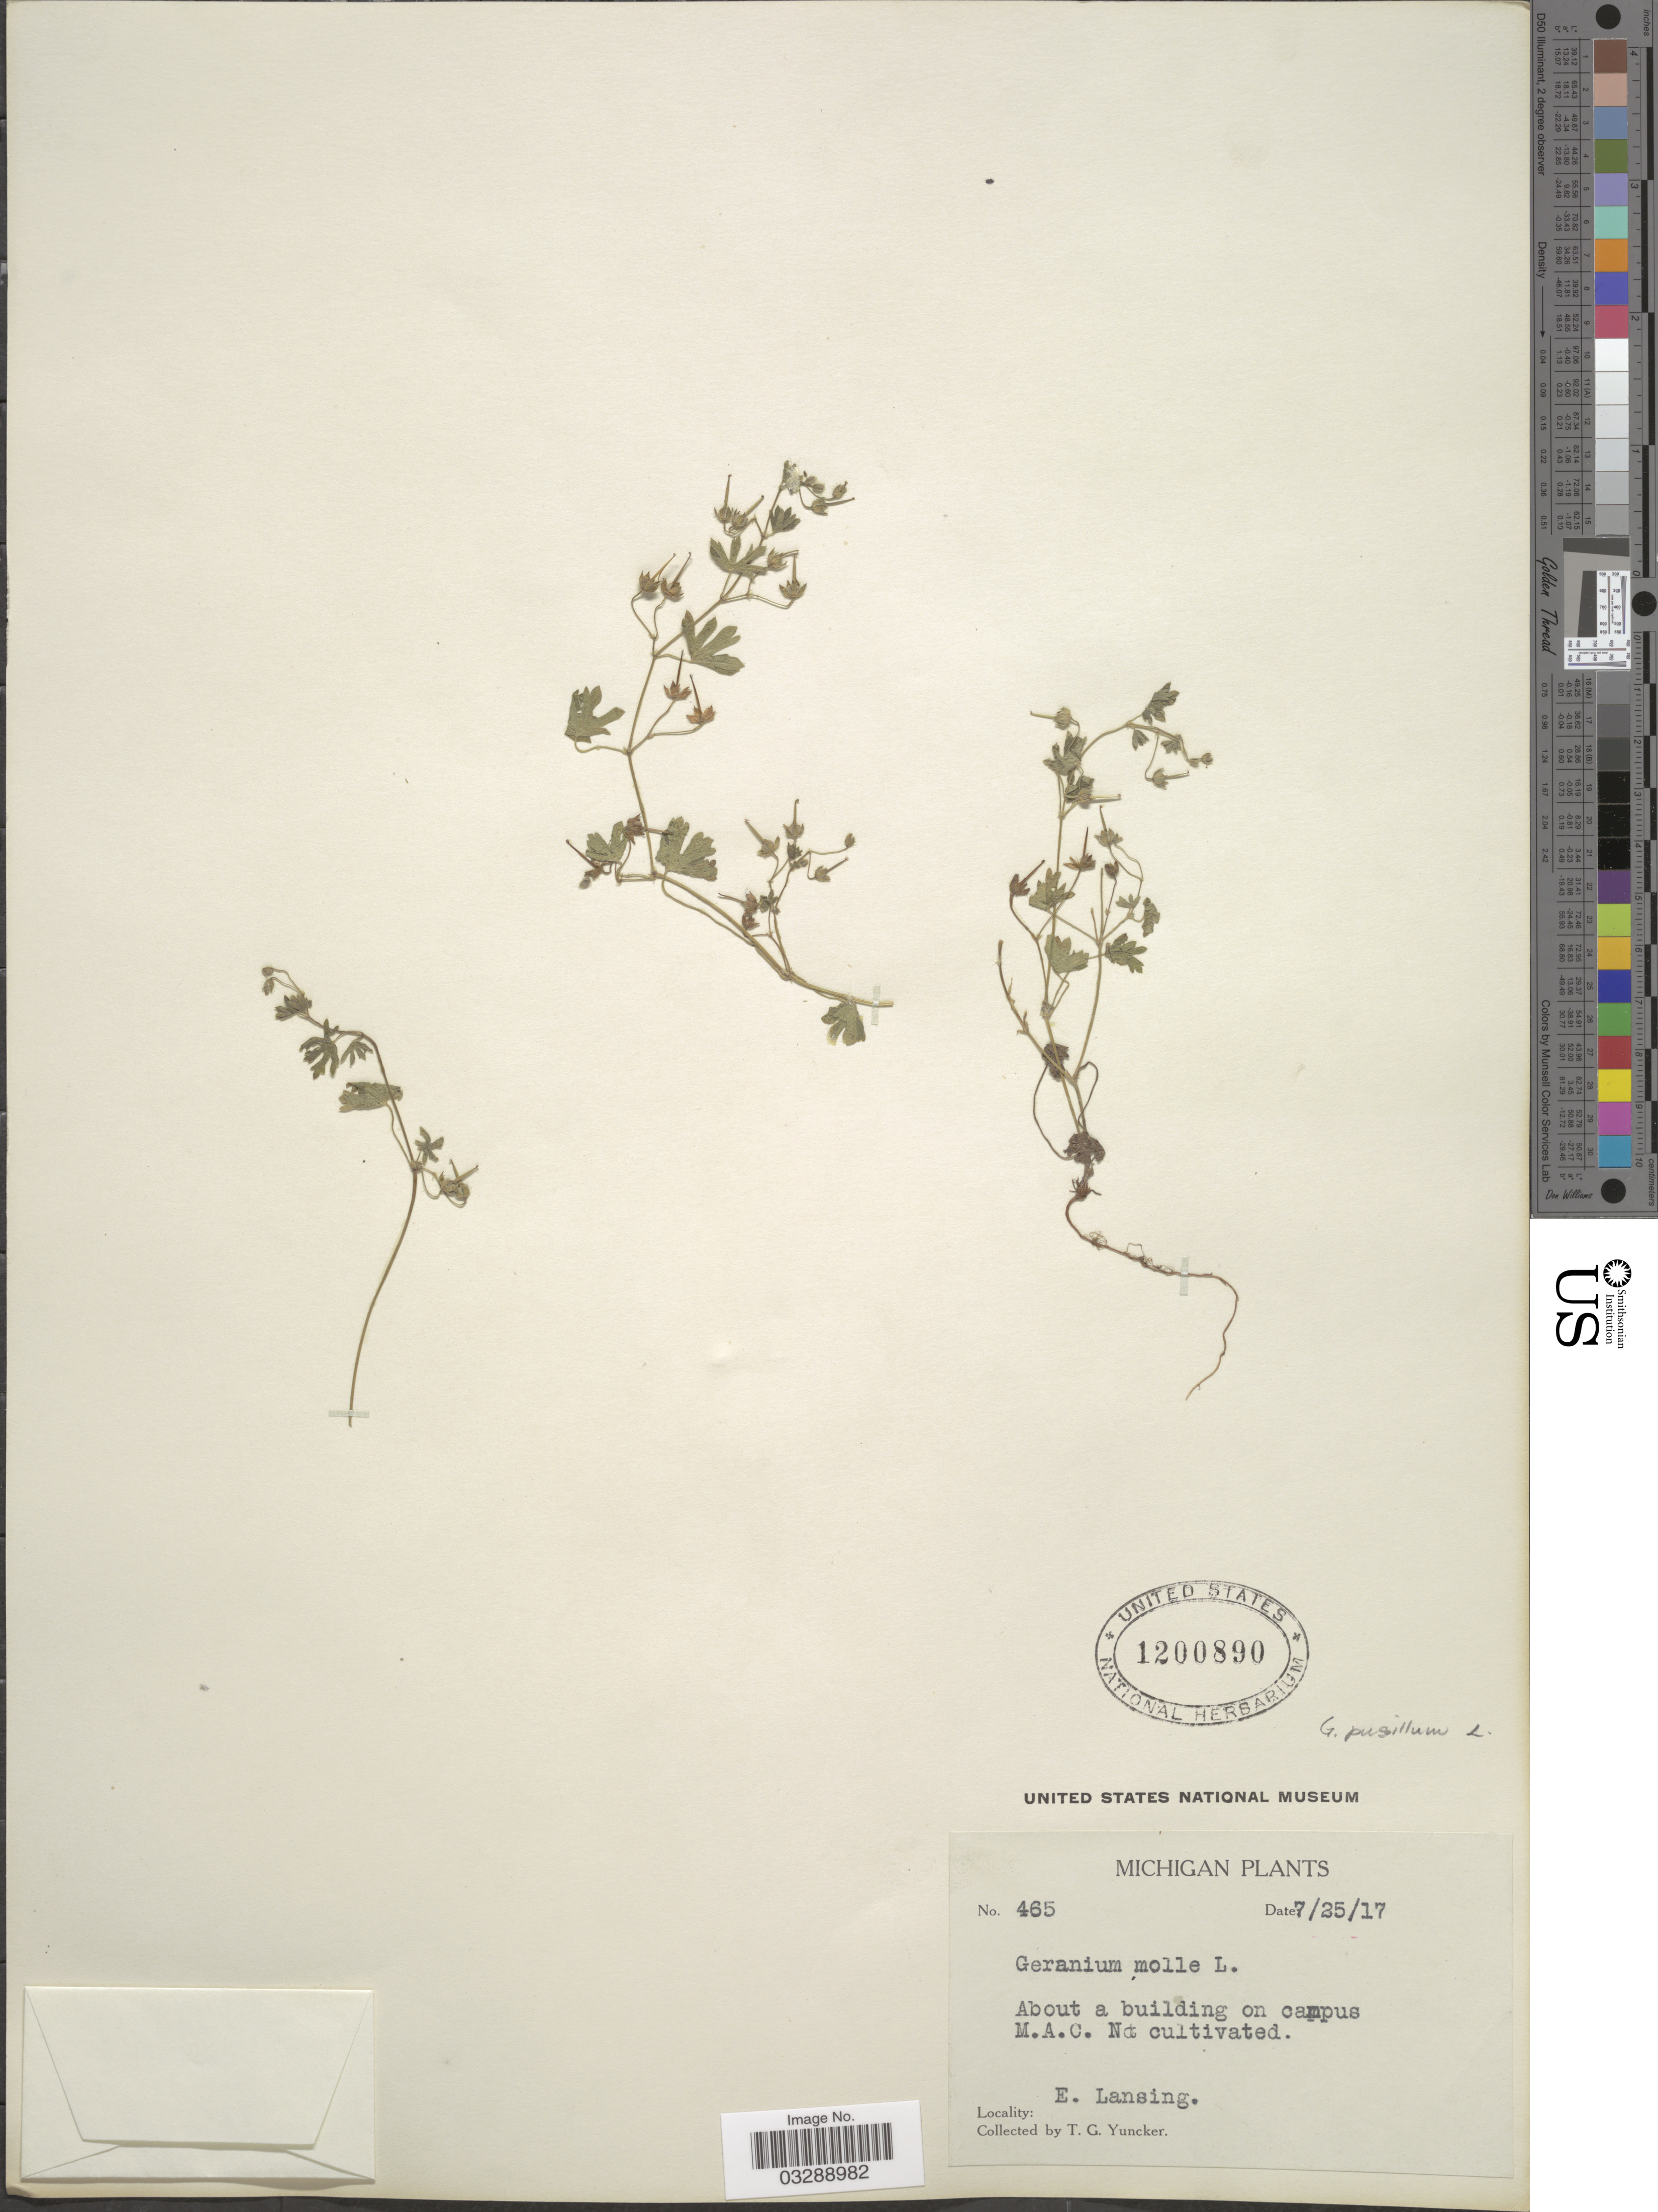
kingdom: Plantae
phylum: Tracheophyta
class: Magnoliopsida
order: Geraniales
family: Geraniaceae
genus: Geranium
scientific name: Geranium pusillum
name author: L.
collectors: T. G. Yuncker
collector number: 465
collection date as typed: Transcribed d/m/y: 25/7/17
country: United States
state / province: Michigan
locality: About a building on campus M.A.C. E. Lansing.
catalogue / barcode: US 1200890